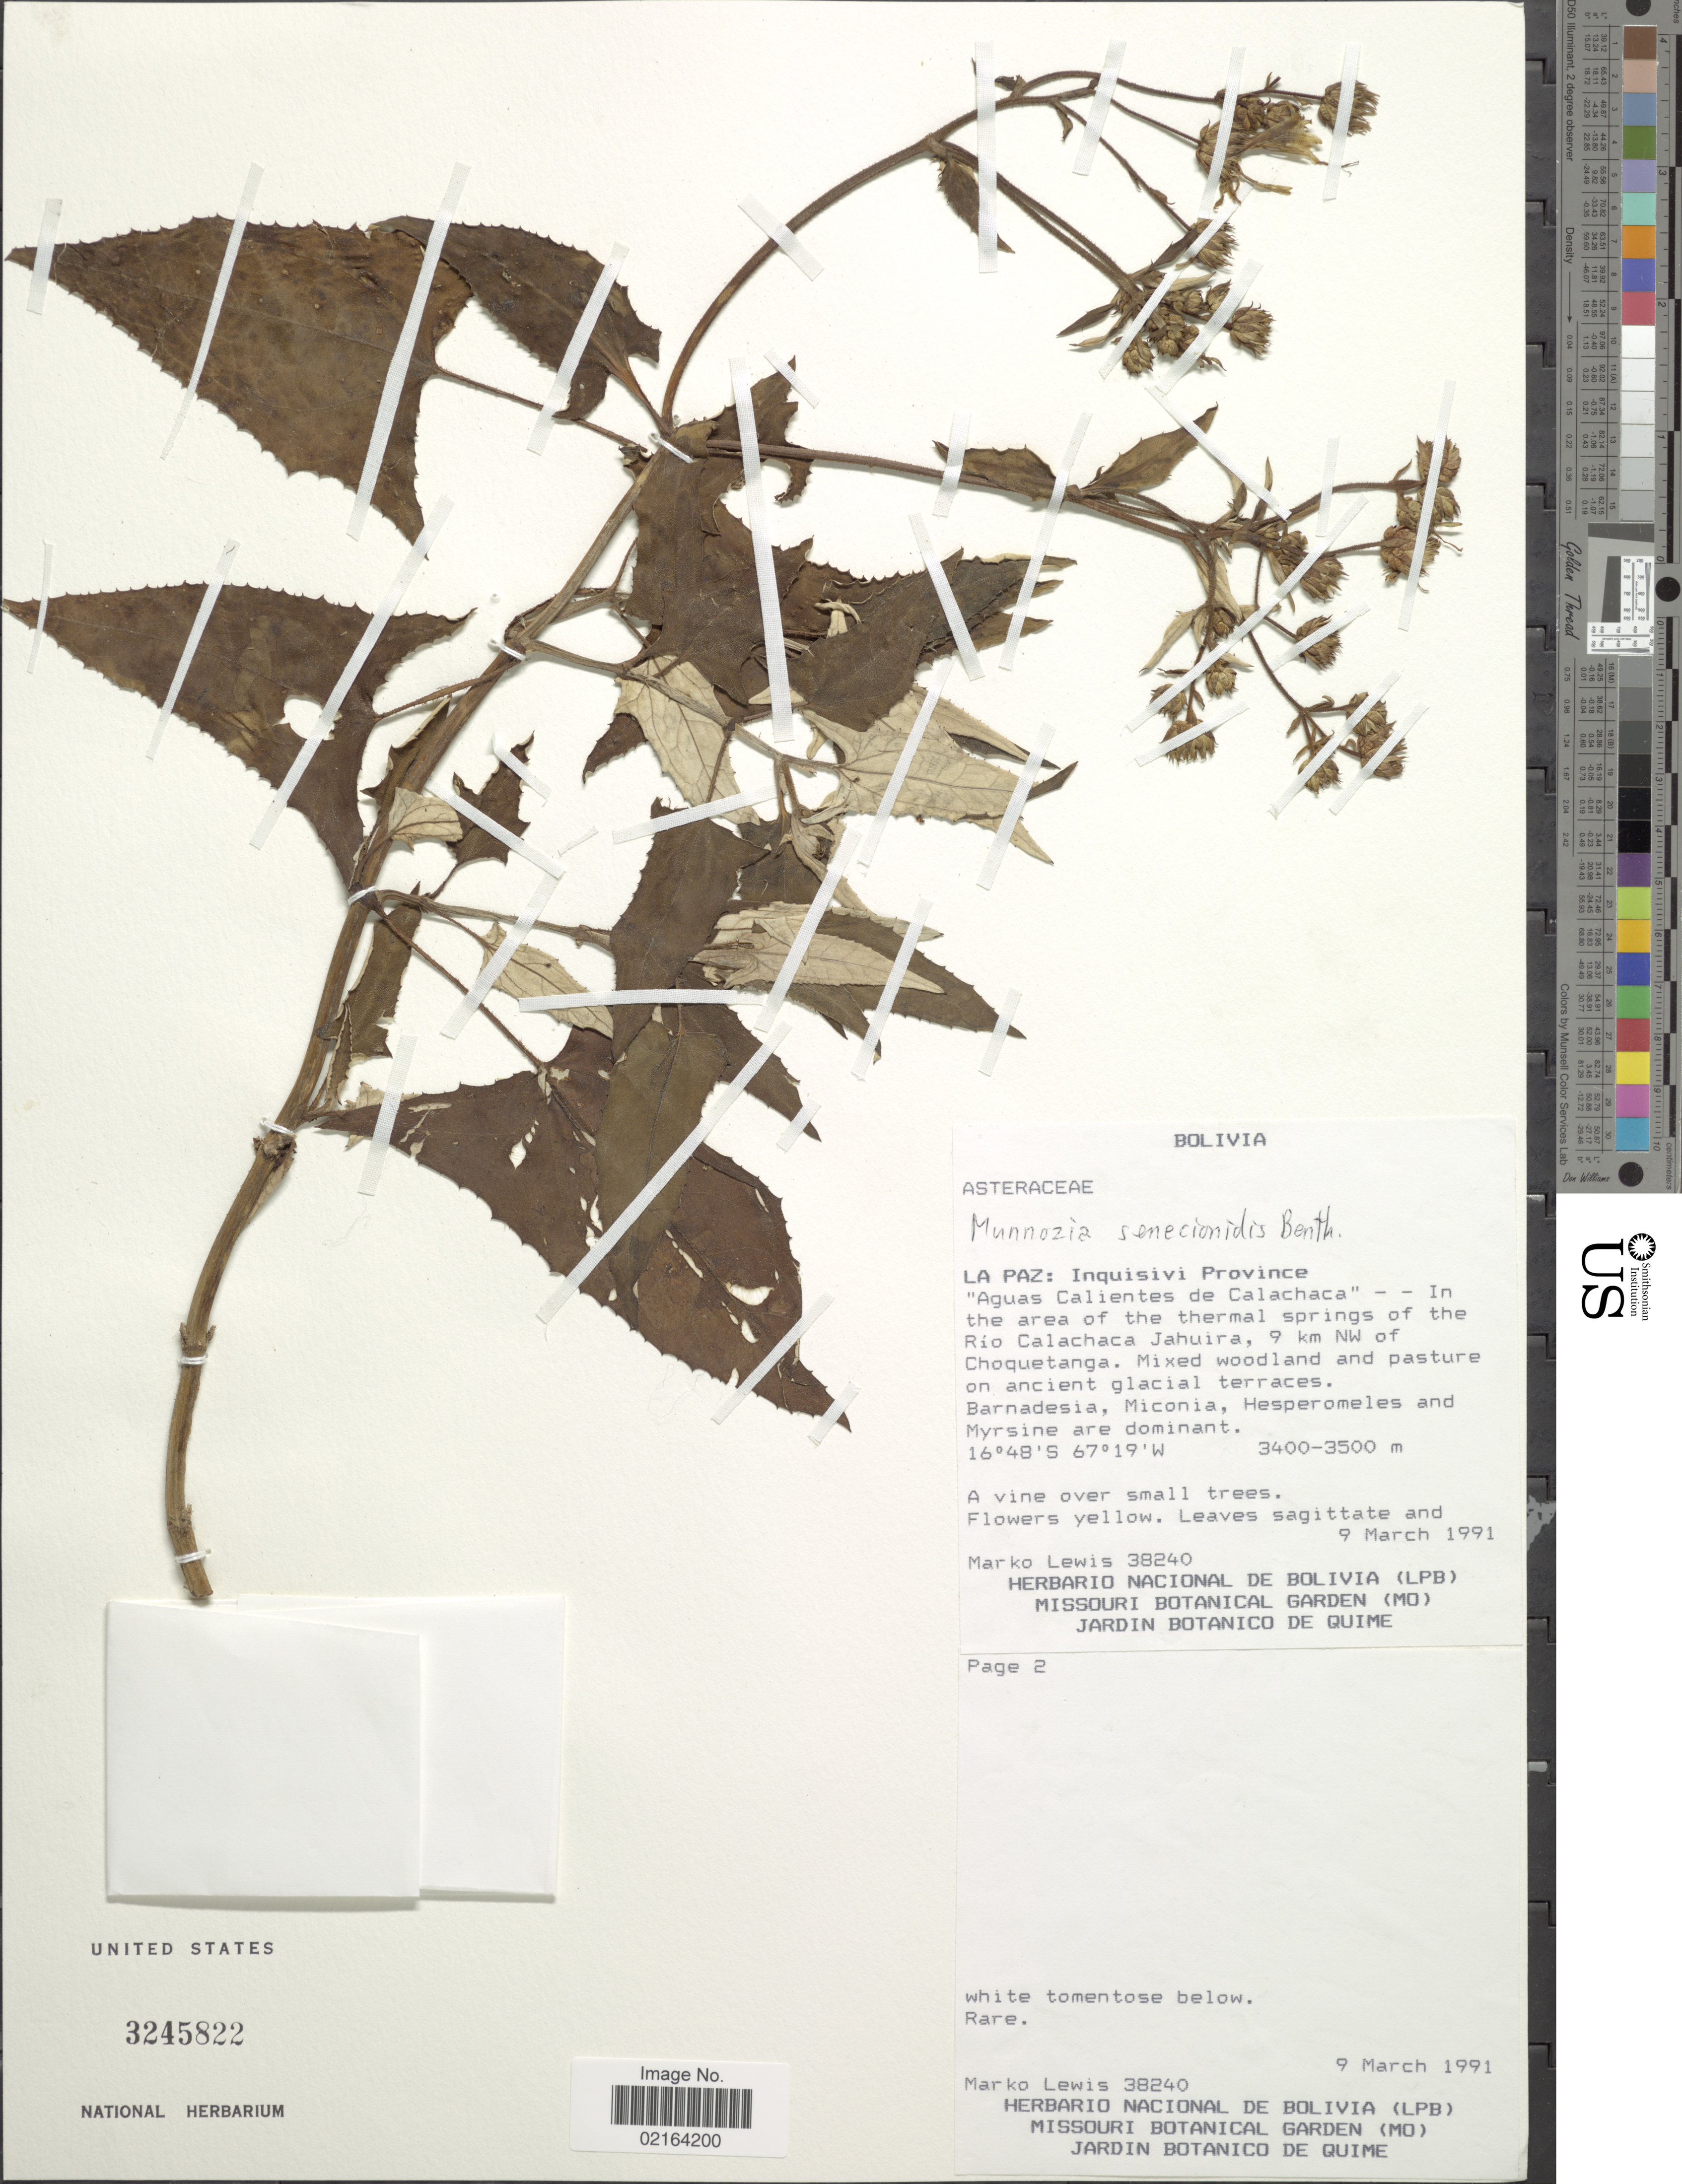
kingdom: Plantae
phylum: Tracheophyta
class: Magnoliopsida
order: Asterales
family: Asteraceae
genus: Munnozia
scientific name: Munnozia senecionidis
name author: Benth.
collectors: M. A. Lewis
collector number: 38240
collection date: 1991-03-09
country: Bolivia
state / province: La Paz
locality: La Paz: Inquisivi Province, Aguas Calientes de Calachaca, In the area of the thermal springs of the Rio Calachaca Jahuira, 9 km NW of Choquetanga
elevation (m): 3400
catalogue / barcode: US 3245822